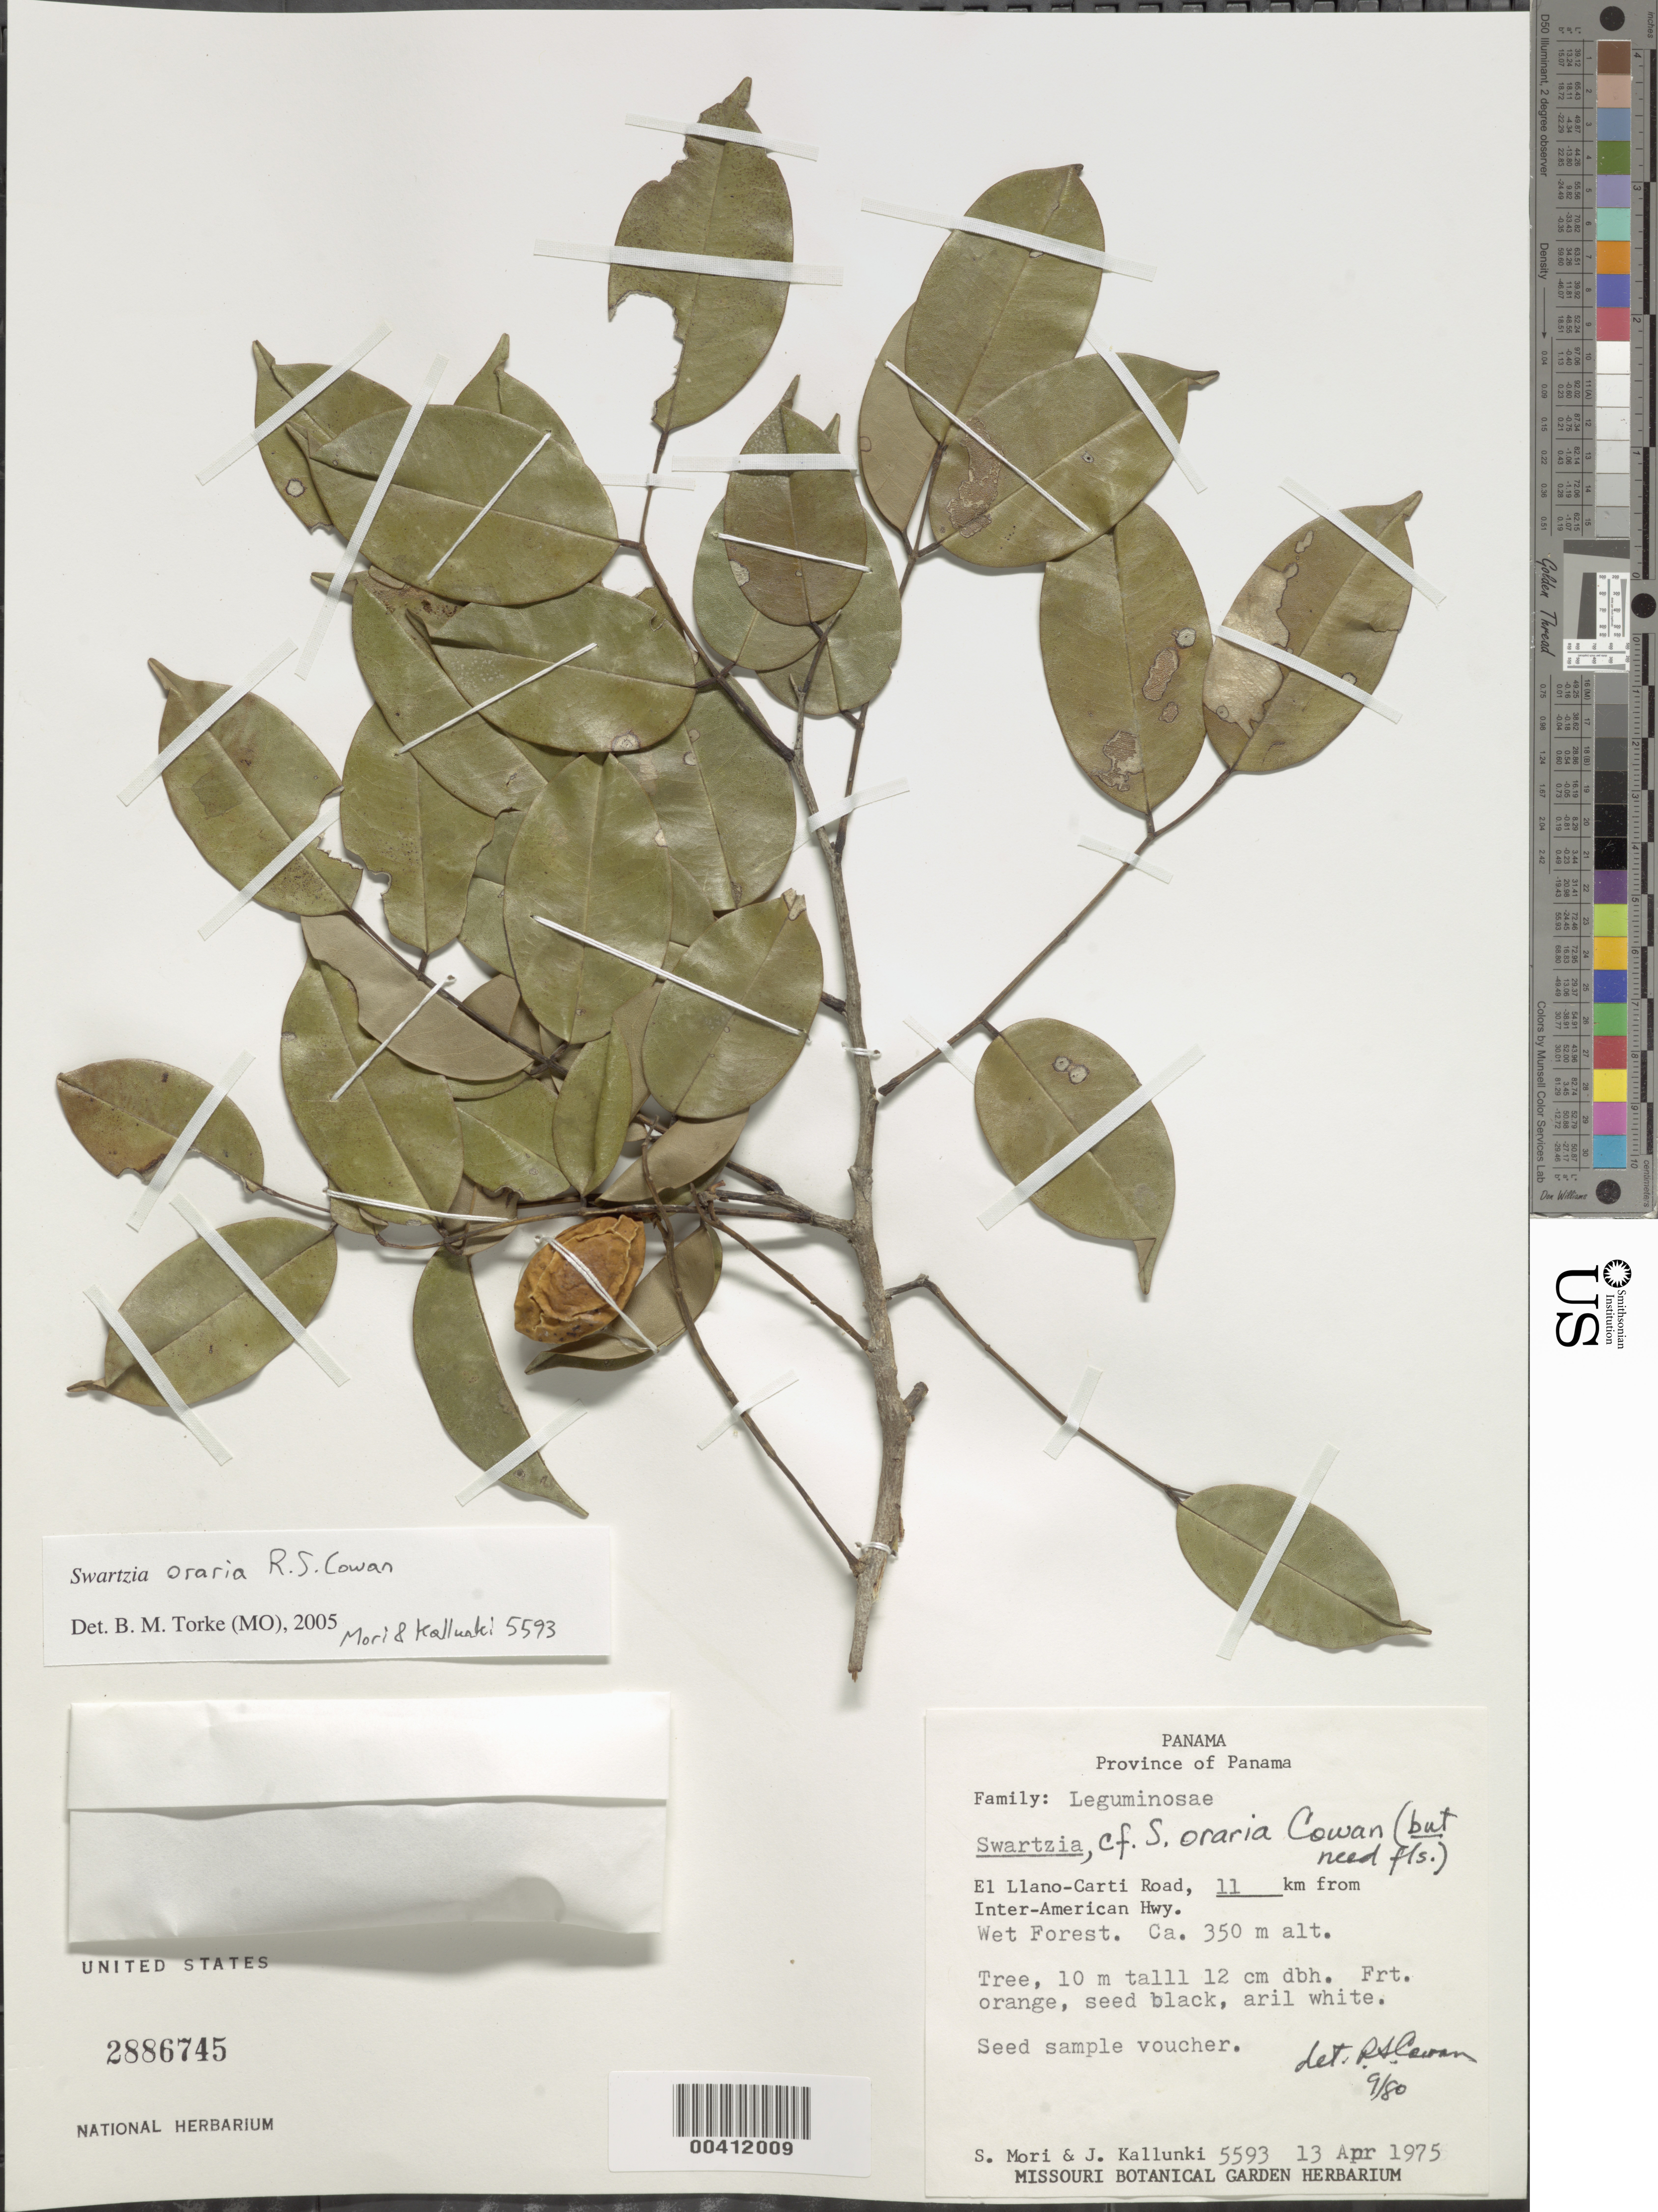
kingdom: Plantae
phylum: Tracheophyta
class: Magnoliopsida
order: Fabales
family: Fabaceae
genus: Swartzia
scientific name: Swartzia oraria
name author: R.S. Cowan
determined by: Cowan, R. S.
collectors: S. Mori & J. Kallunki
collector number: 5593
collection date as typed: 13 Apr 1975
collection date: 1975-04-13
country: Panama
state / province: Panamá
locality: El Llano-Carti road, 11 km from inter-American Hwy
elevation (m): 350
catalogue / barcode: US 2886745